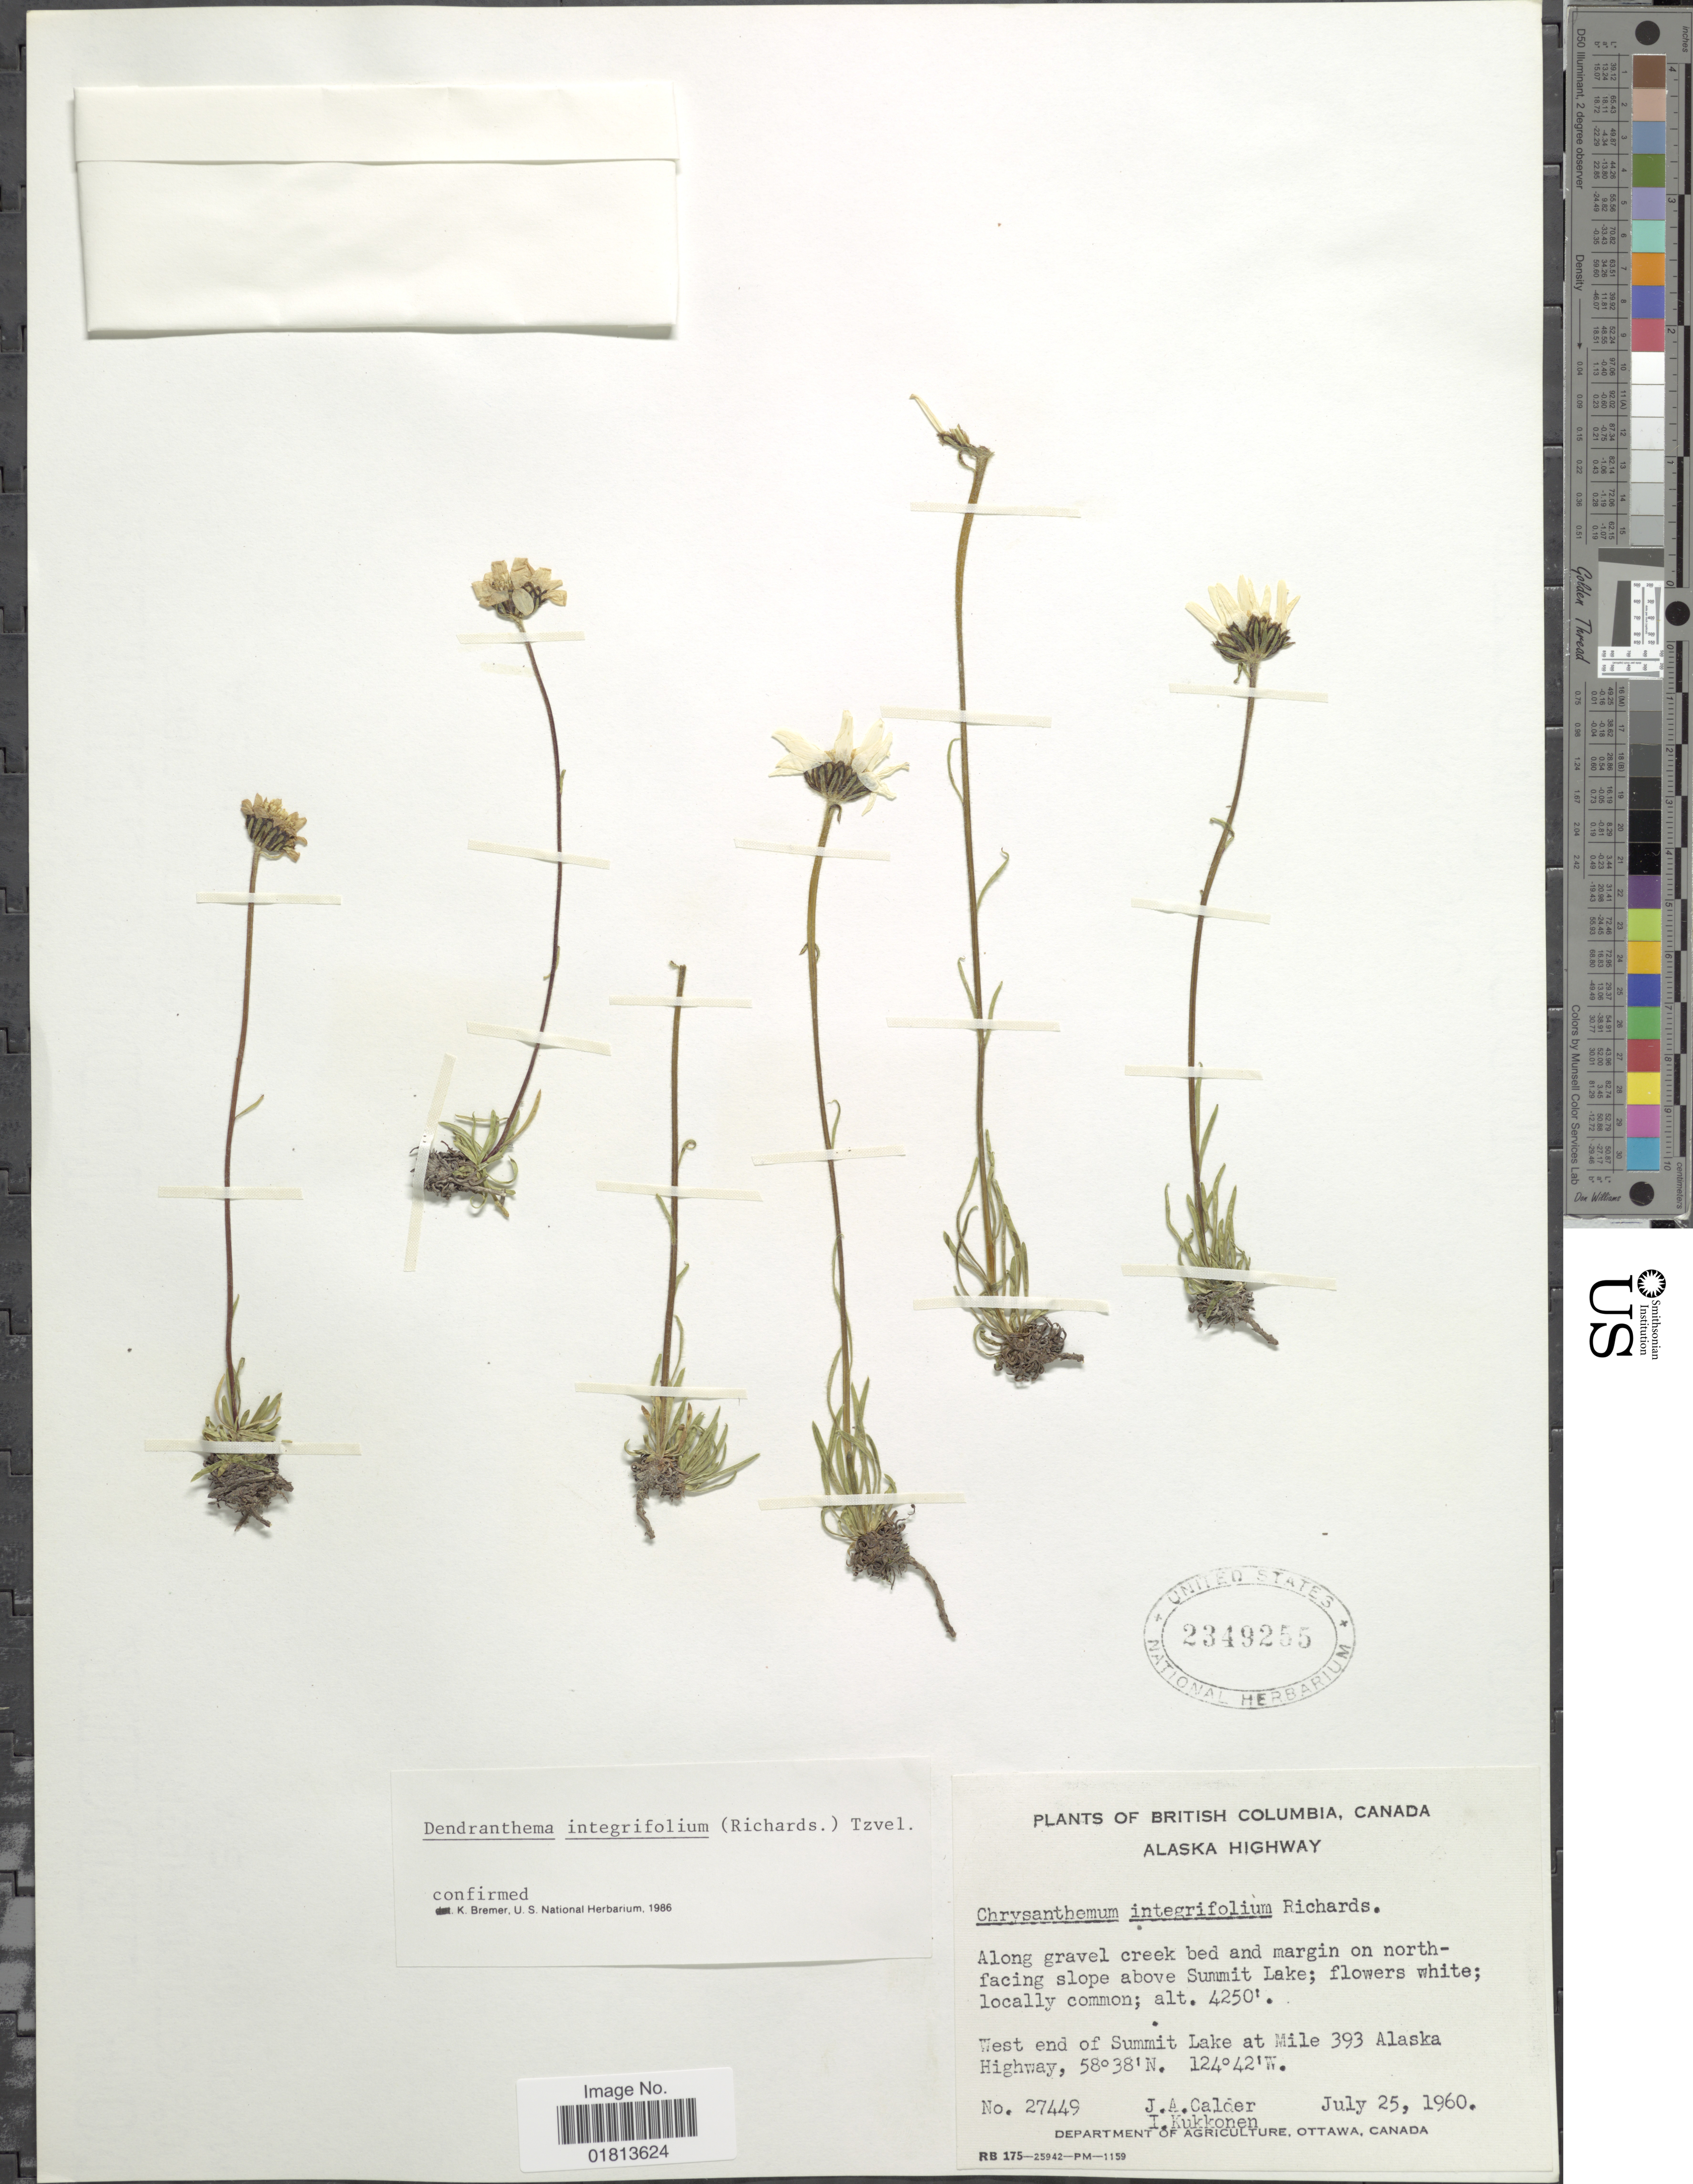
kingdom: Plantae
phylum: Tracheophyta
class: Magnoliopsida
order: Asterales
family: Asteraceae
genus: Dendranthema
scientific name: Dendranthema integrifolium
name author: (Richardson) Tzvelev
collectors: J. A. Calder & I. Kukkonen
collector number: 27449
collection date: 1960-07-25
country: Canada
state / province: British Columbia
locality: Alaska Highway, Along gravel creek bed and margin on north facing slope above Summit Lake, West end of Summit Lake at MIle 393 Alaska Highway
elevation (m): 1295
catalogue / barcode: US 2349255